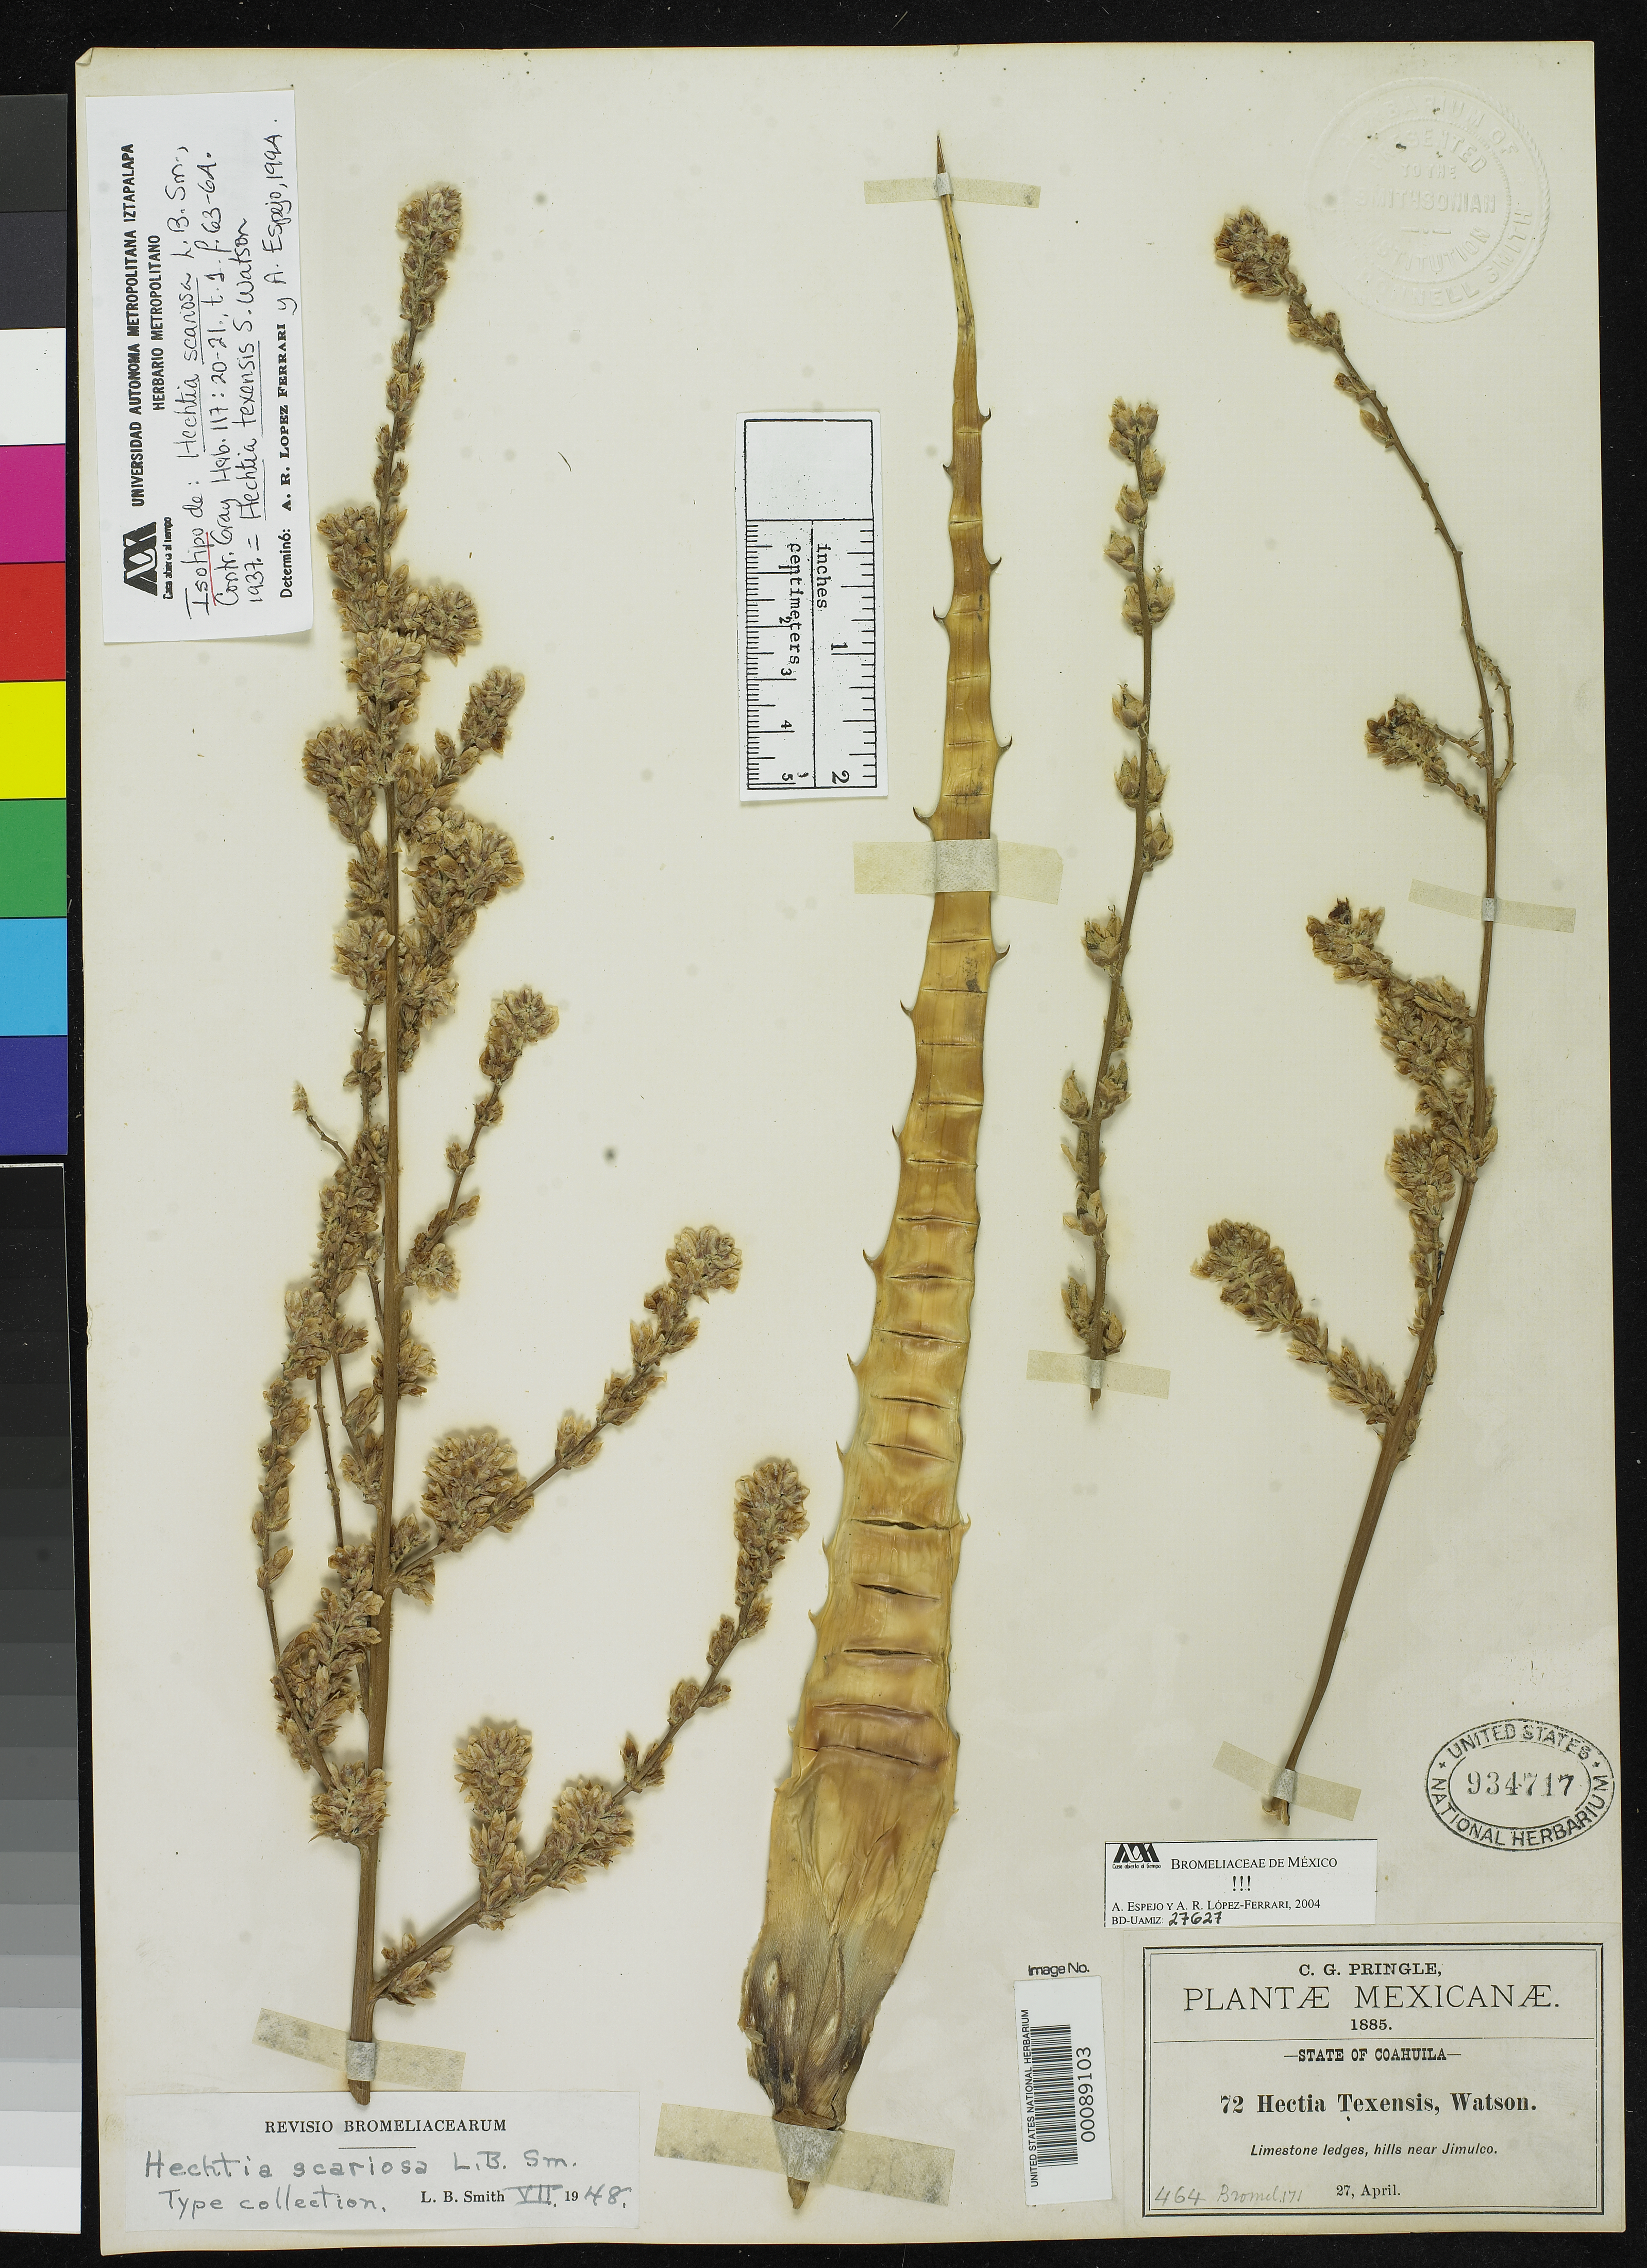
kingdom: Plantae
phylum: Tracheophyta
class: Liliopsida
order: Poales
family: Bromeliaceae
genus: Hechtia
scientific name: Hechtia scariosa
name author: L.B. Sm.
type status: Isotype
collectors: C. G. Pringle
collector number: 72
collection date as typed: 1885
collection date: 1885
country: Mexico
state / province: Coahuila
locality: Hills near Jimulco.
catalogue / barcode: US 934717